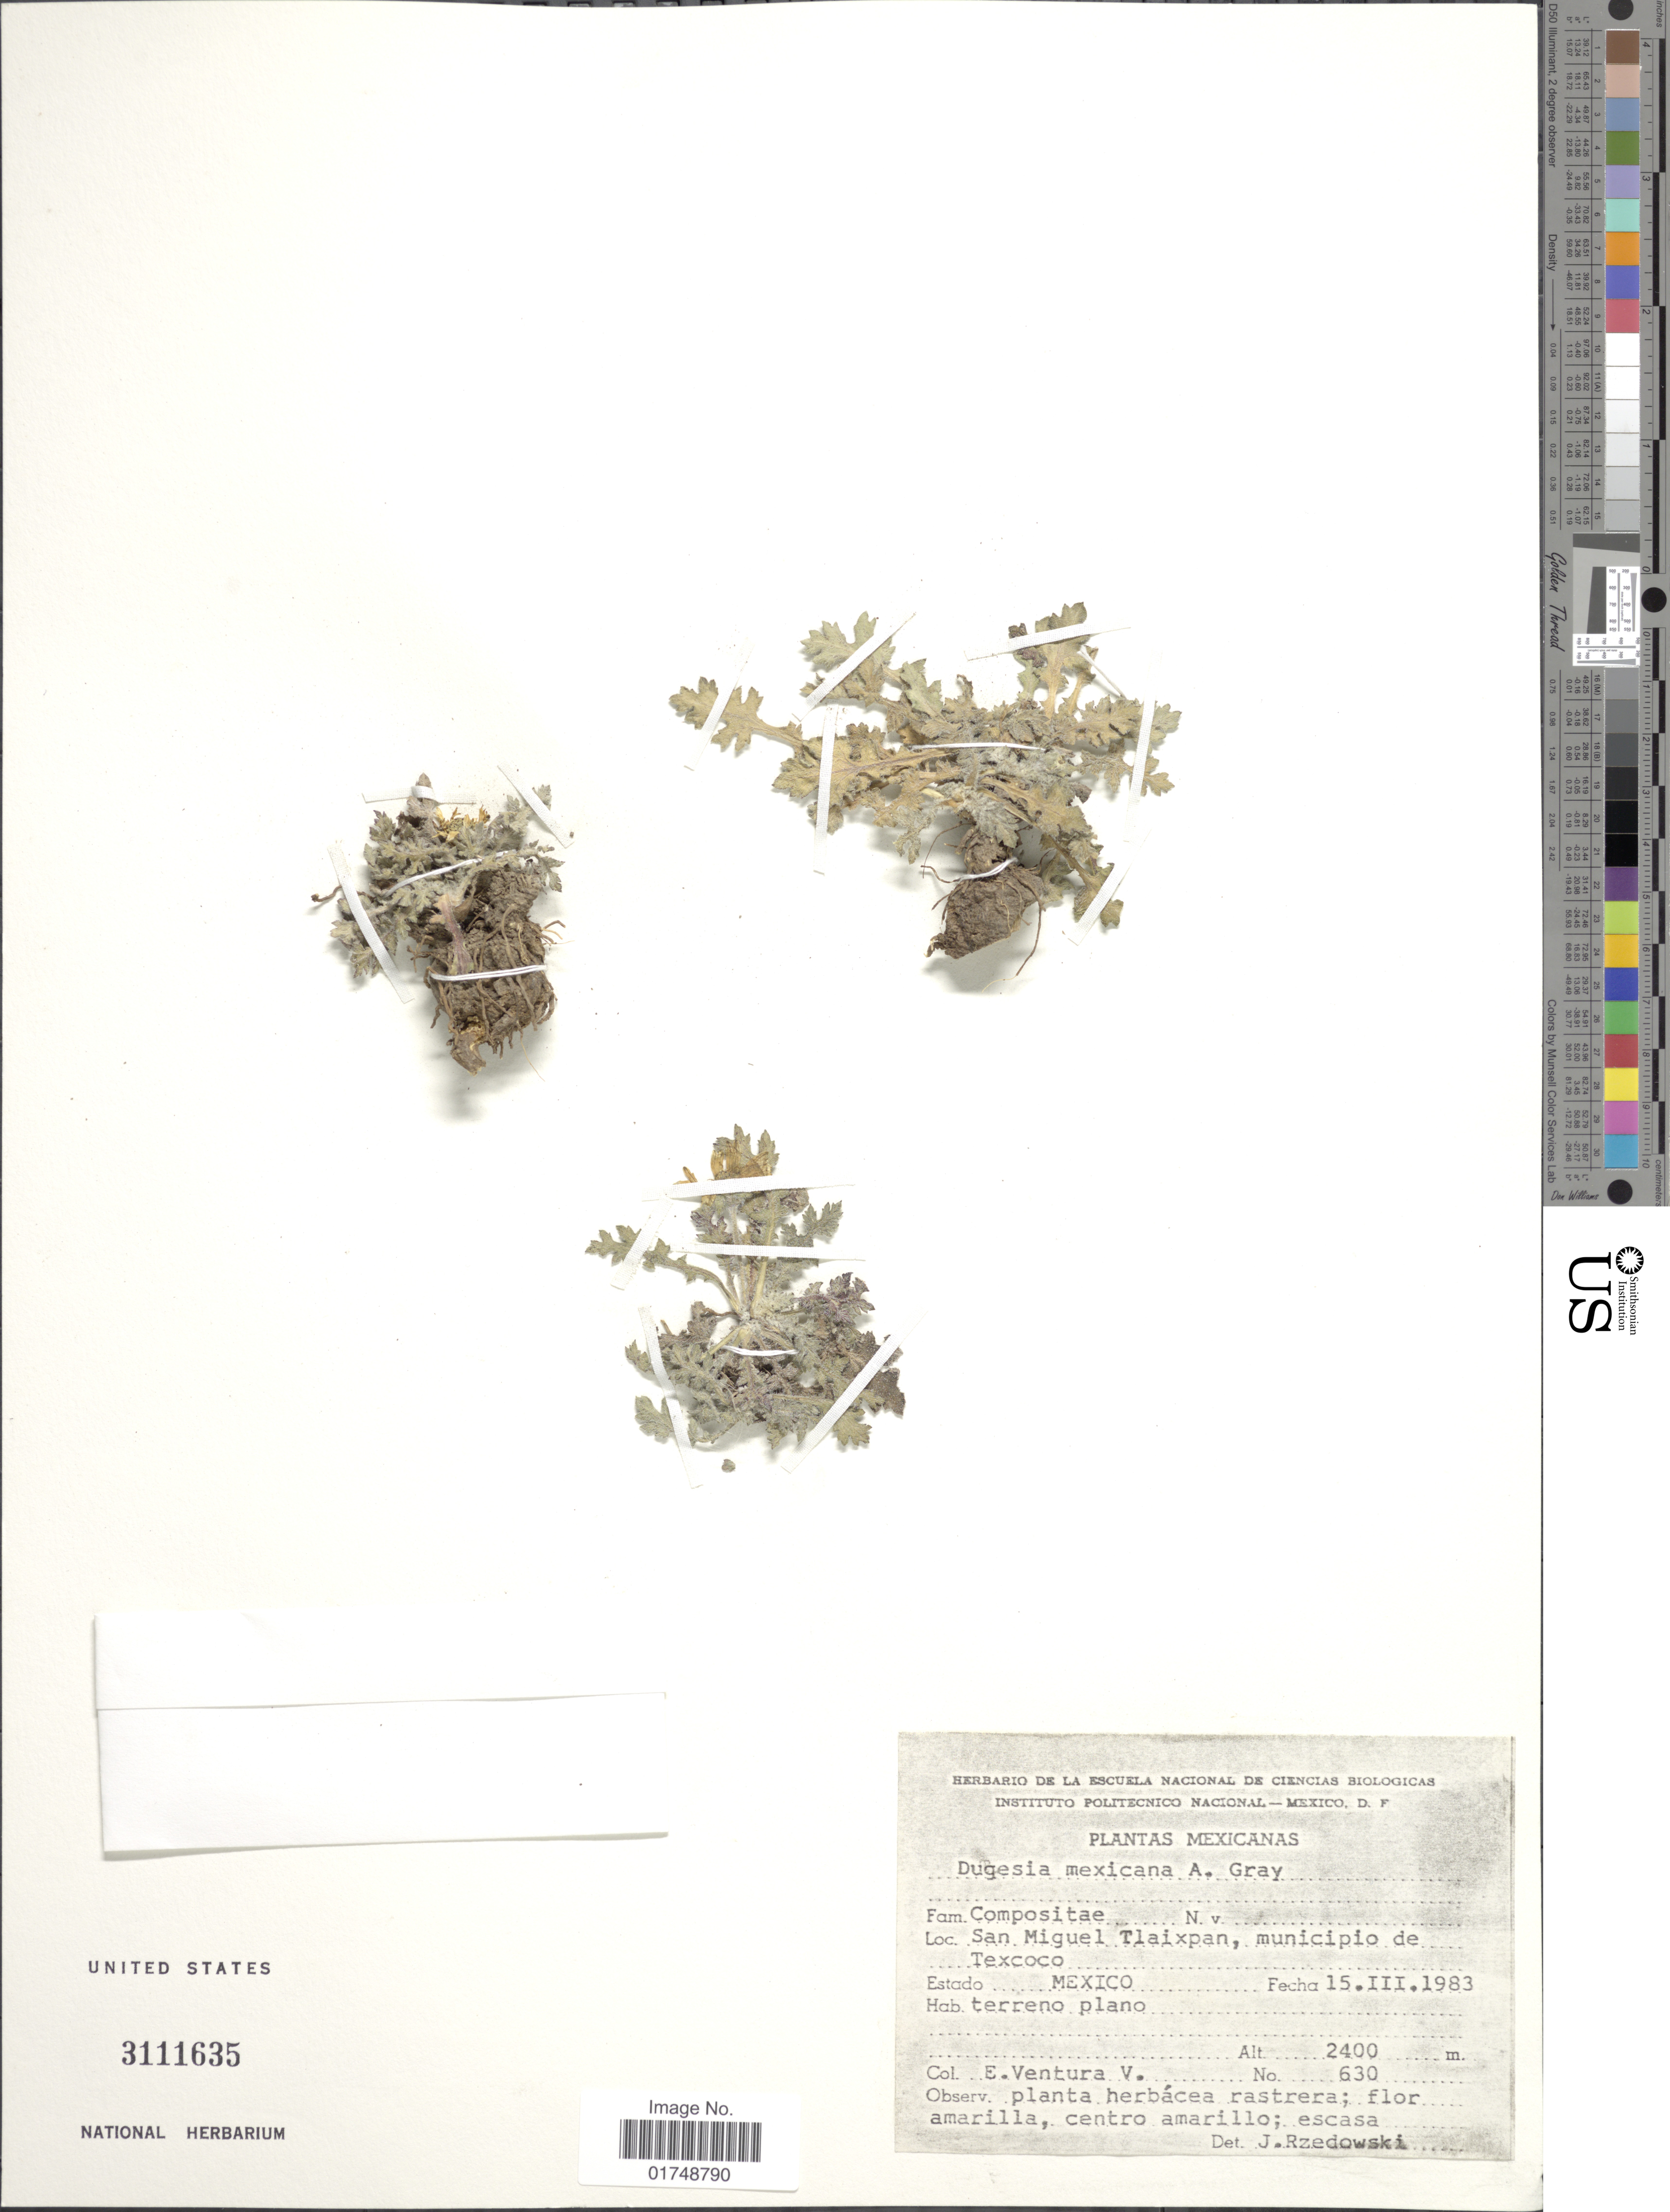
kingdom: Plantae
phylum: Tracheophyta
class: Magnoliopsida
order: Asterales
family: Asteraceae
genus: Dugesia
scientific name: Dugesia mexicana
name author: A. Gray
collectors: E. Ventura V.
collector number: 630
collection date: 1983-03-15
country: Mexico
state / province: México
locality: Mexicanas. San Miguel Tlaixpan, municipio de Texcoco.. Estado: Mexico.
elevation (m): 2400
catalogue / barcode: US 3111635